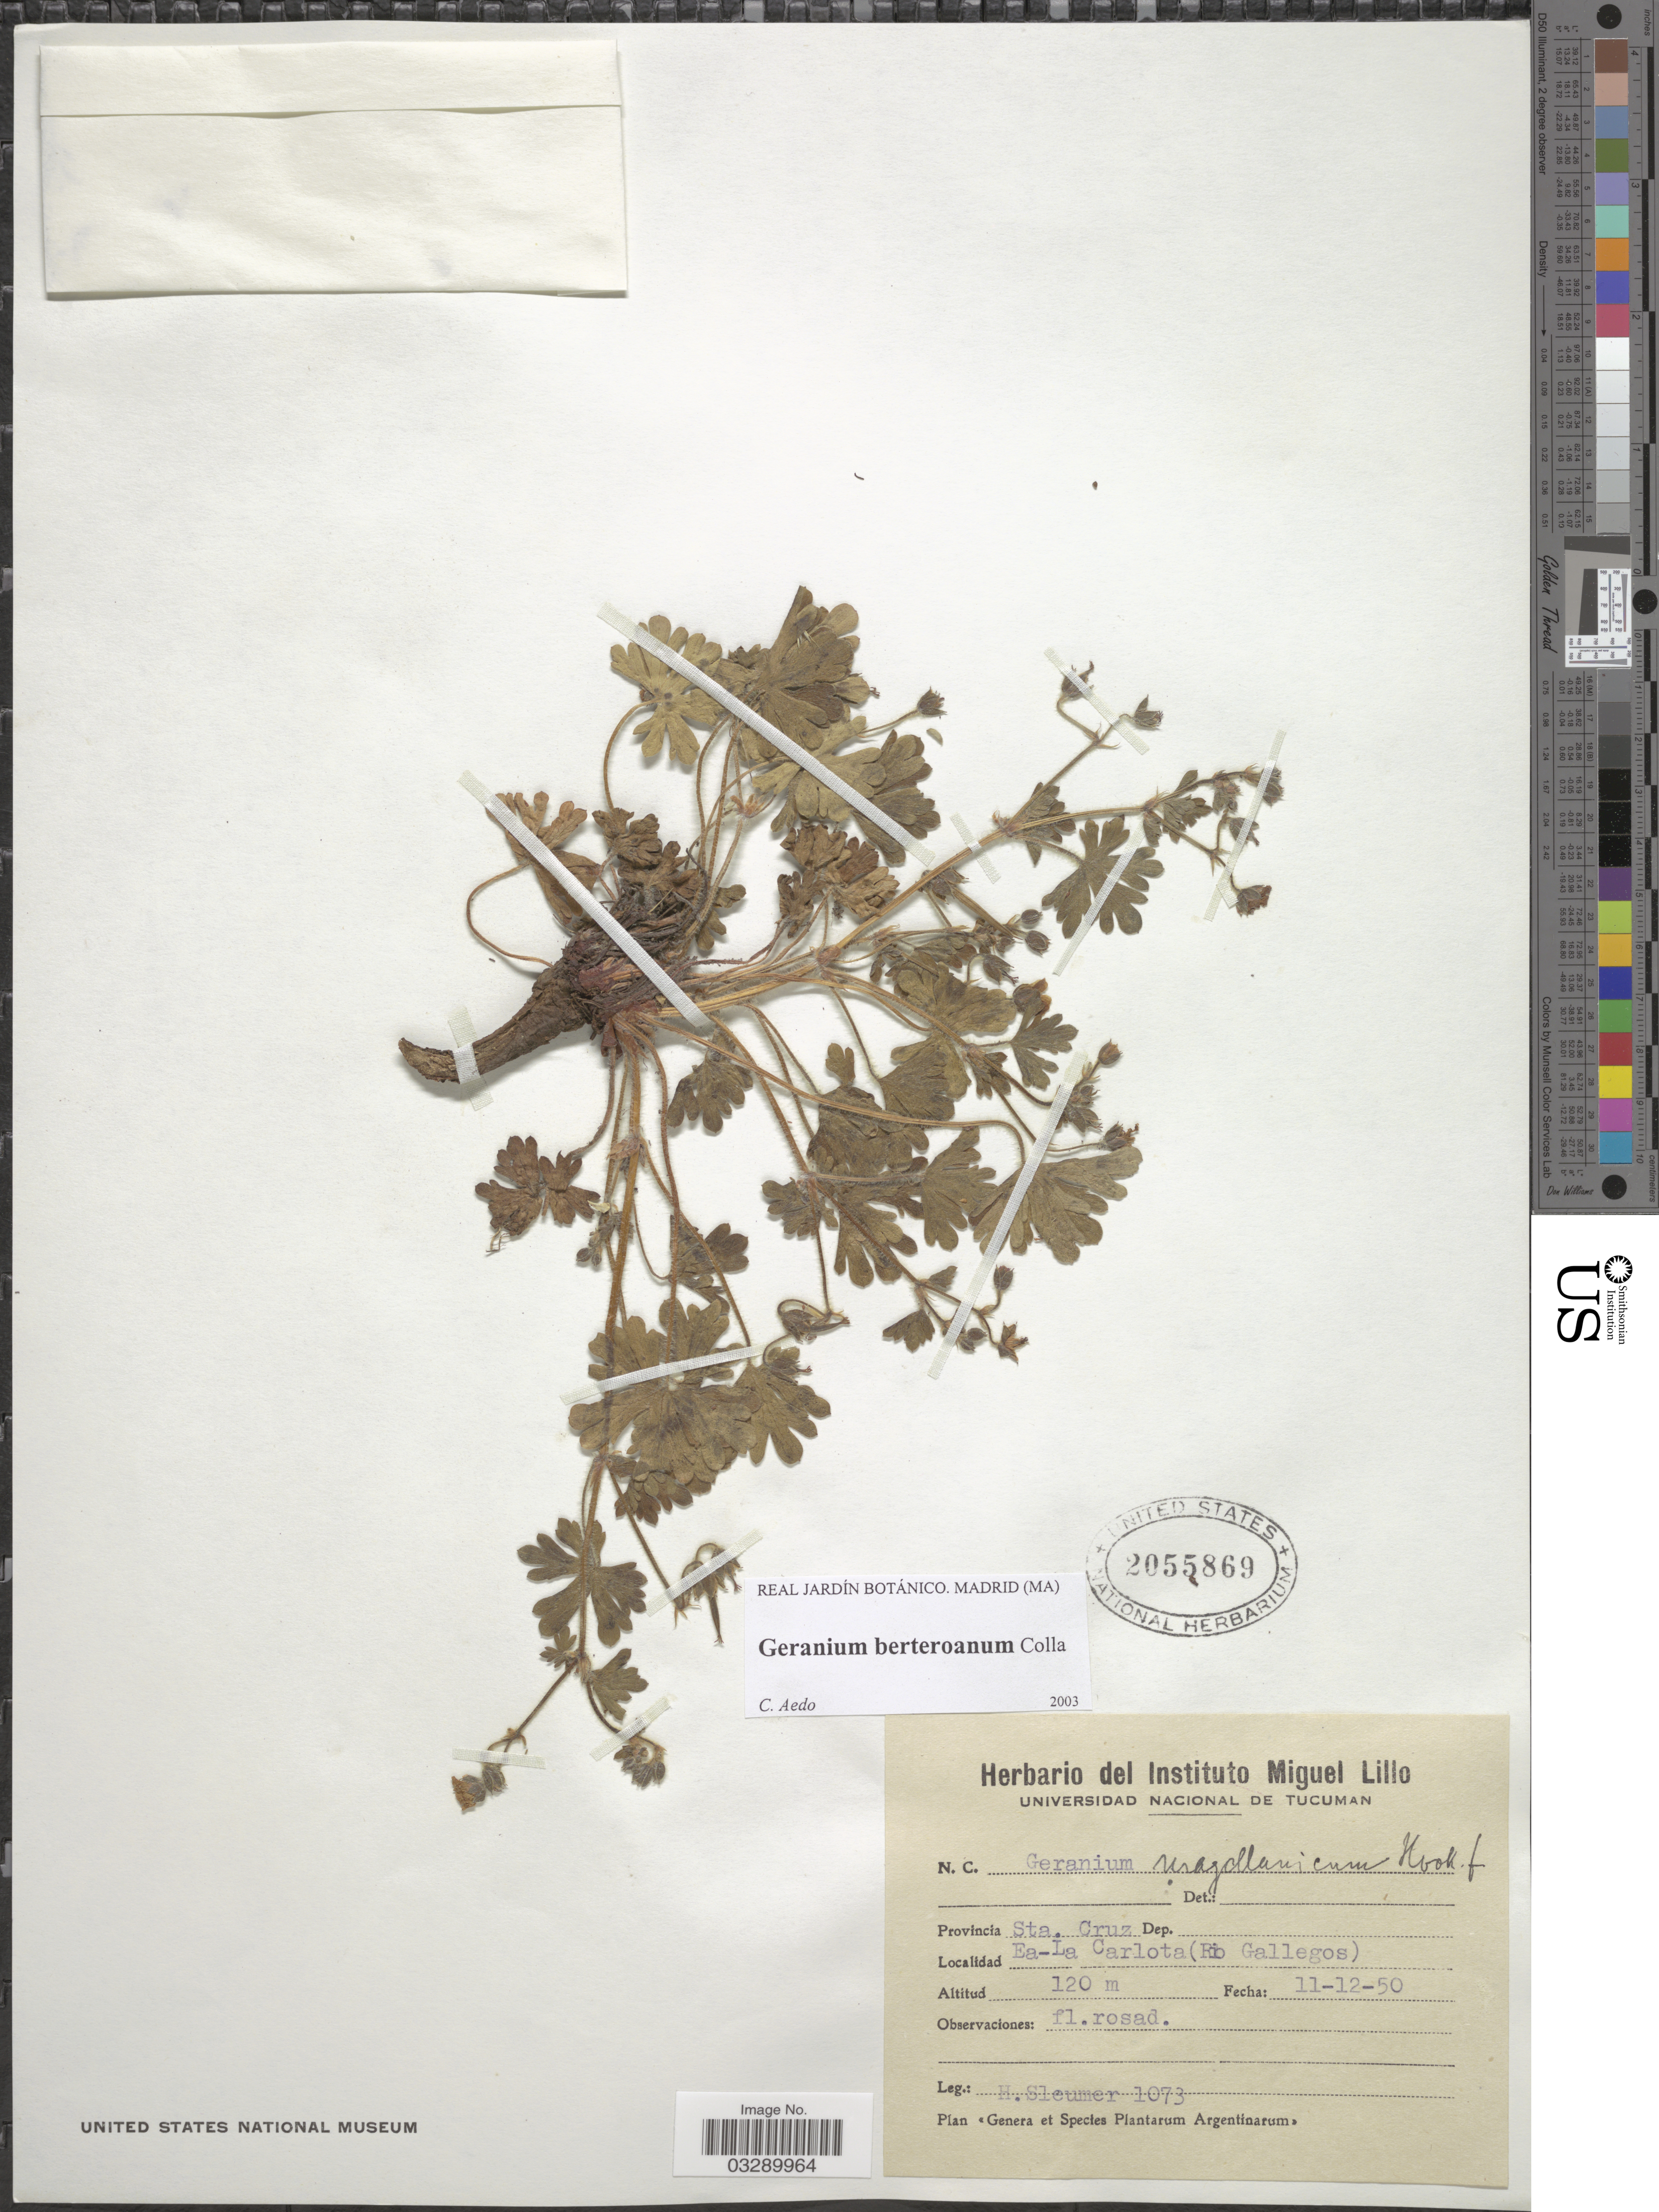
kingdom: Plantae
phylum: Tracheophyta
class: Magnoliopsida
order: Geraniales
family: Geraniaceae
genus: Geranium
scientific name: Geranium berteroanum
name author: Colla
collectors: H. O. Sleumer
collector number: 1073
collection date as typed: Transcribed d/m/y: 11/12/50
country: Argentina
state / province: Santa Cruz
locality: Ea-La Carlota (Rio Gallegos).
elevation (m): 120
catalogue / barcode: US 2055869